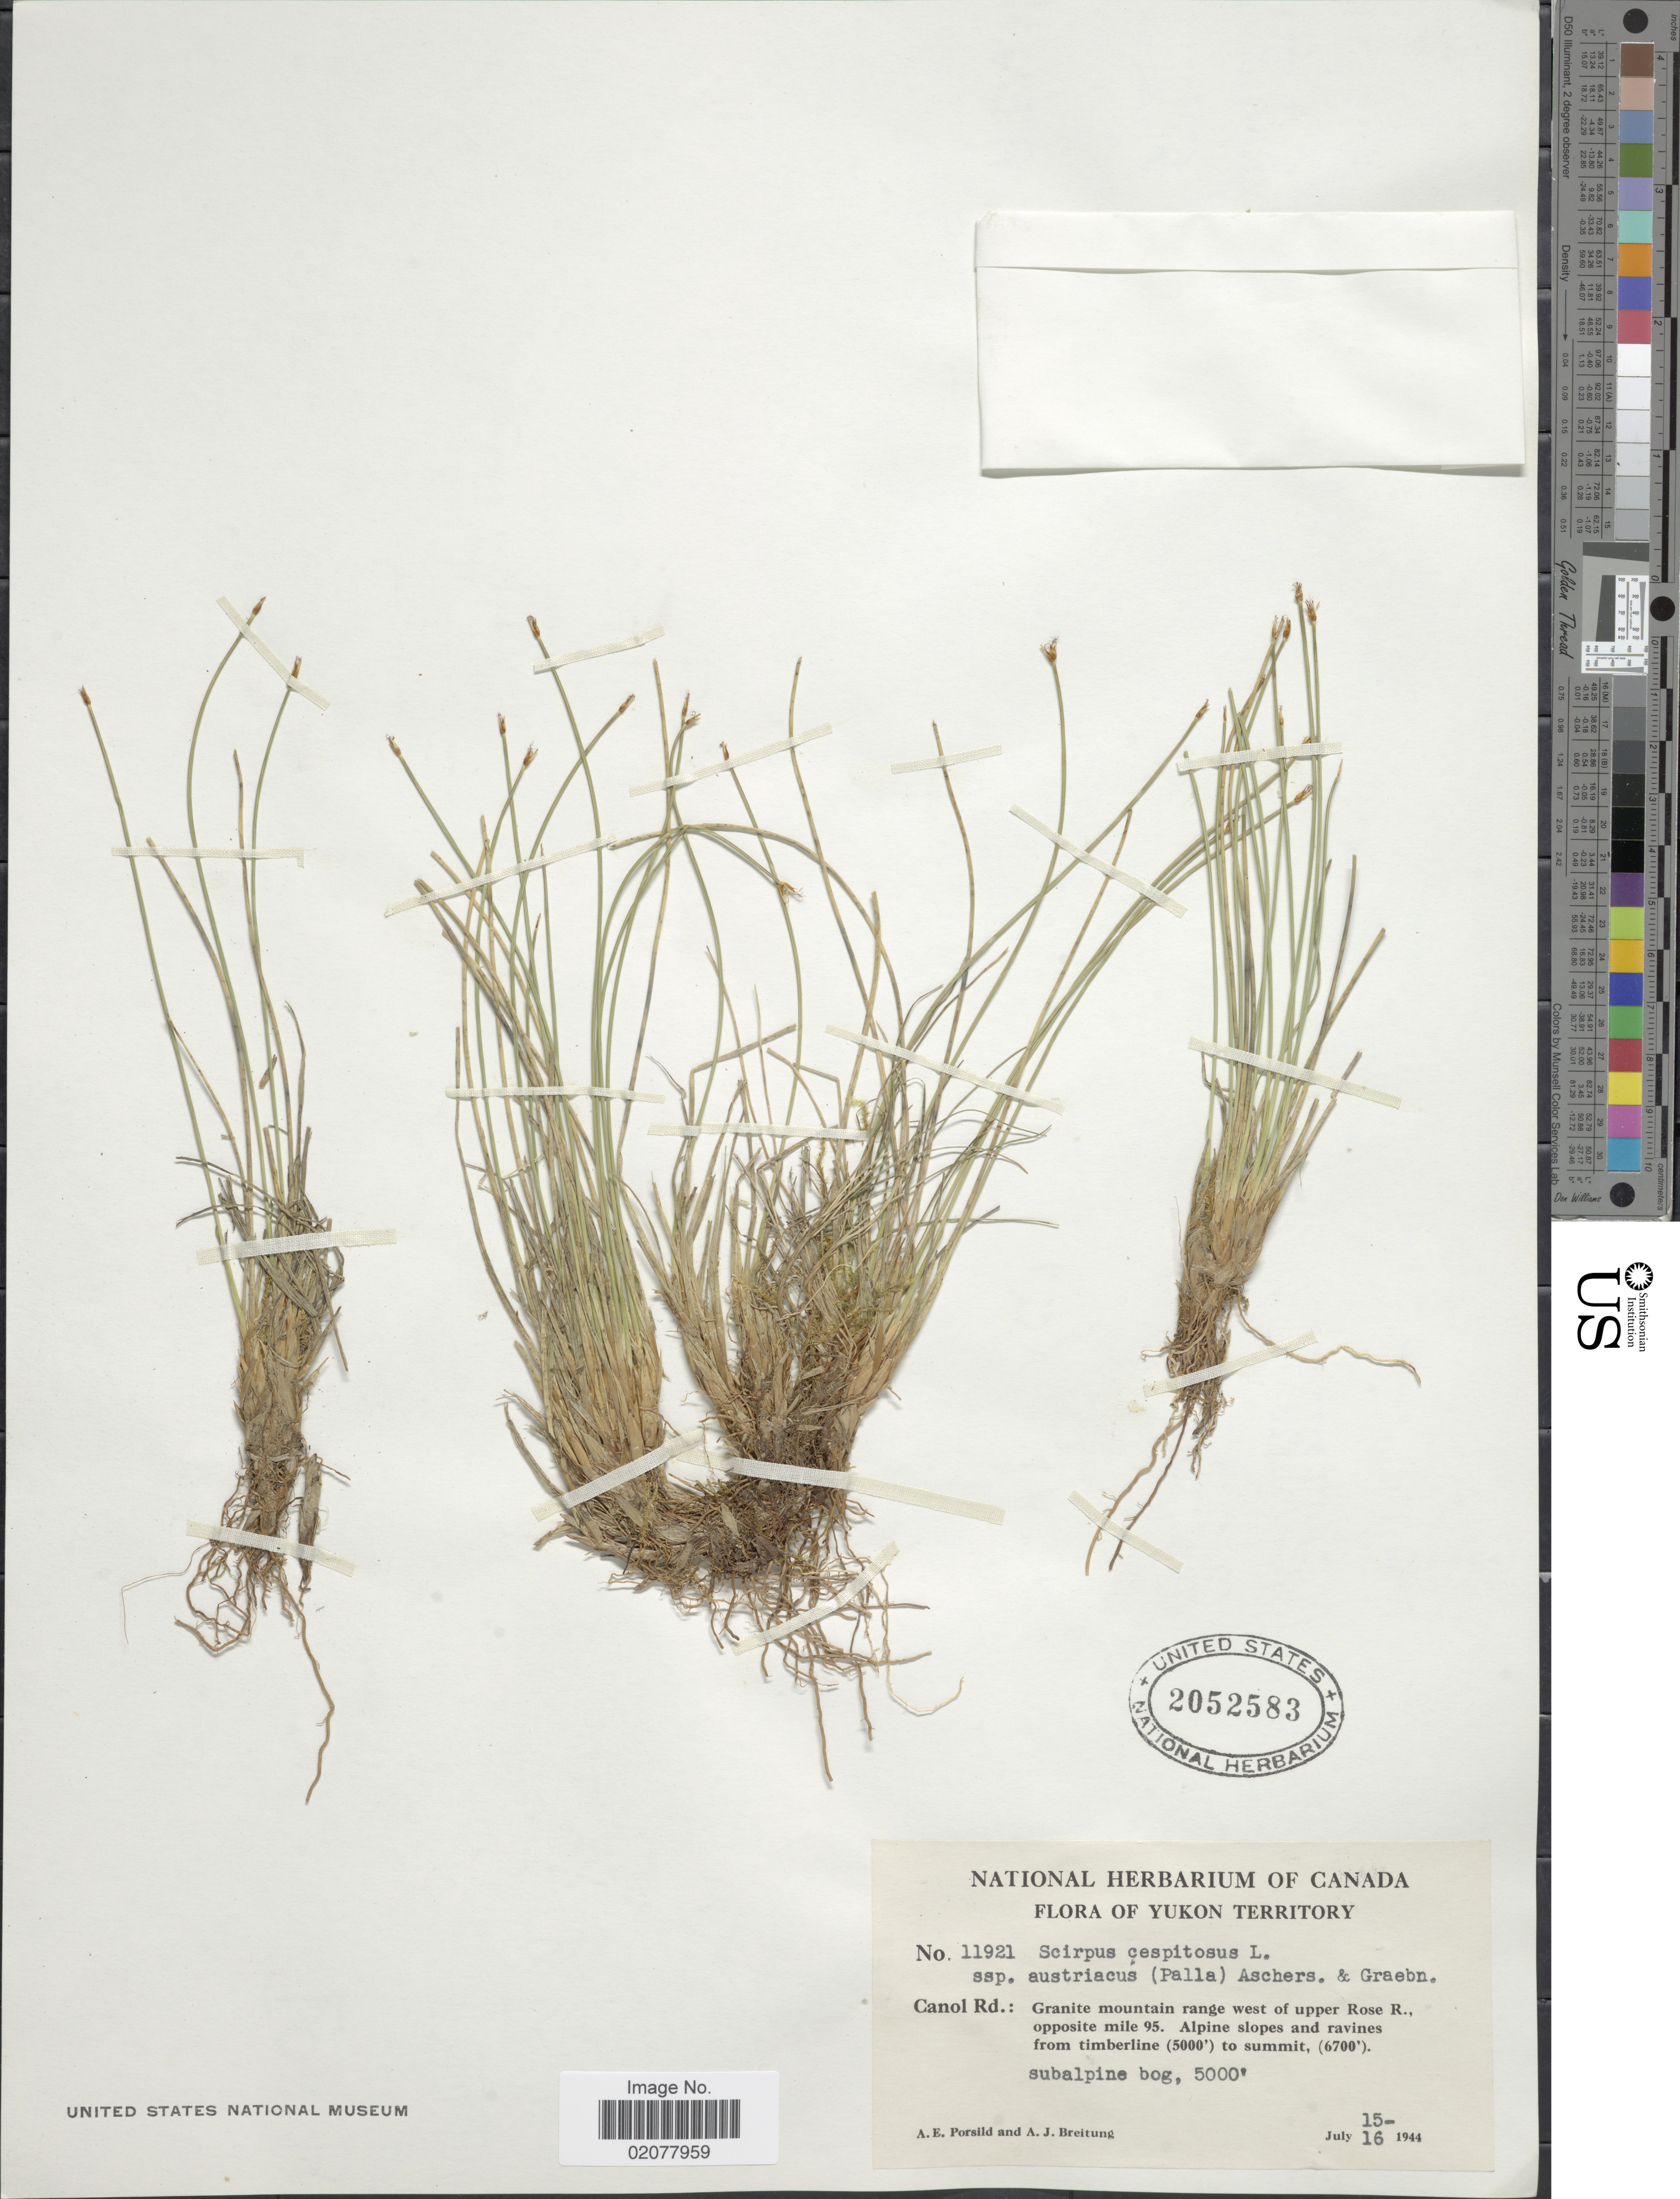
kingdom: Plantae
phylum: Tracheophyta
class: Liliopsida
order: Poales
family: Cyperaceae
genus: Trichophorum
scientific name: Trichophorum cespitosum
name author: (L.) Hartm.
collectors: A. E. Porsild & A. Breitung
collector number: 11921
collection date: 1944-07-15/1944-07-16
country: Canada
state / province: Yukon Territory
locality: Canol Rd.: Granite mountain range west of upper Rose R., opposite mile 95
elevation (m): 1524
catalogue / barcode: US 2052583